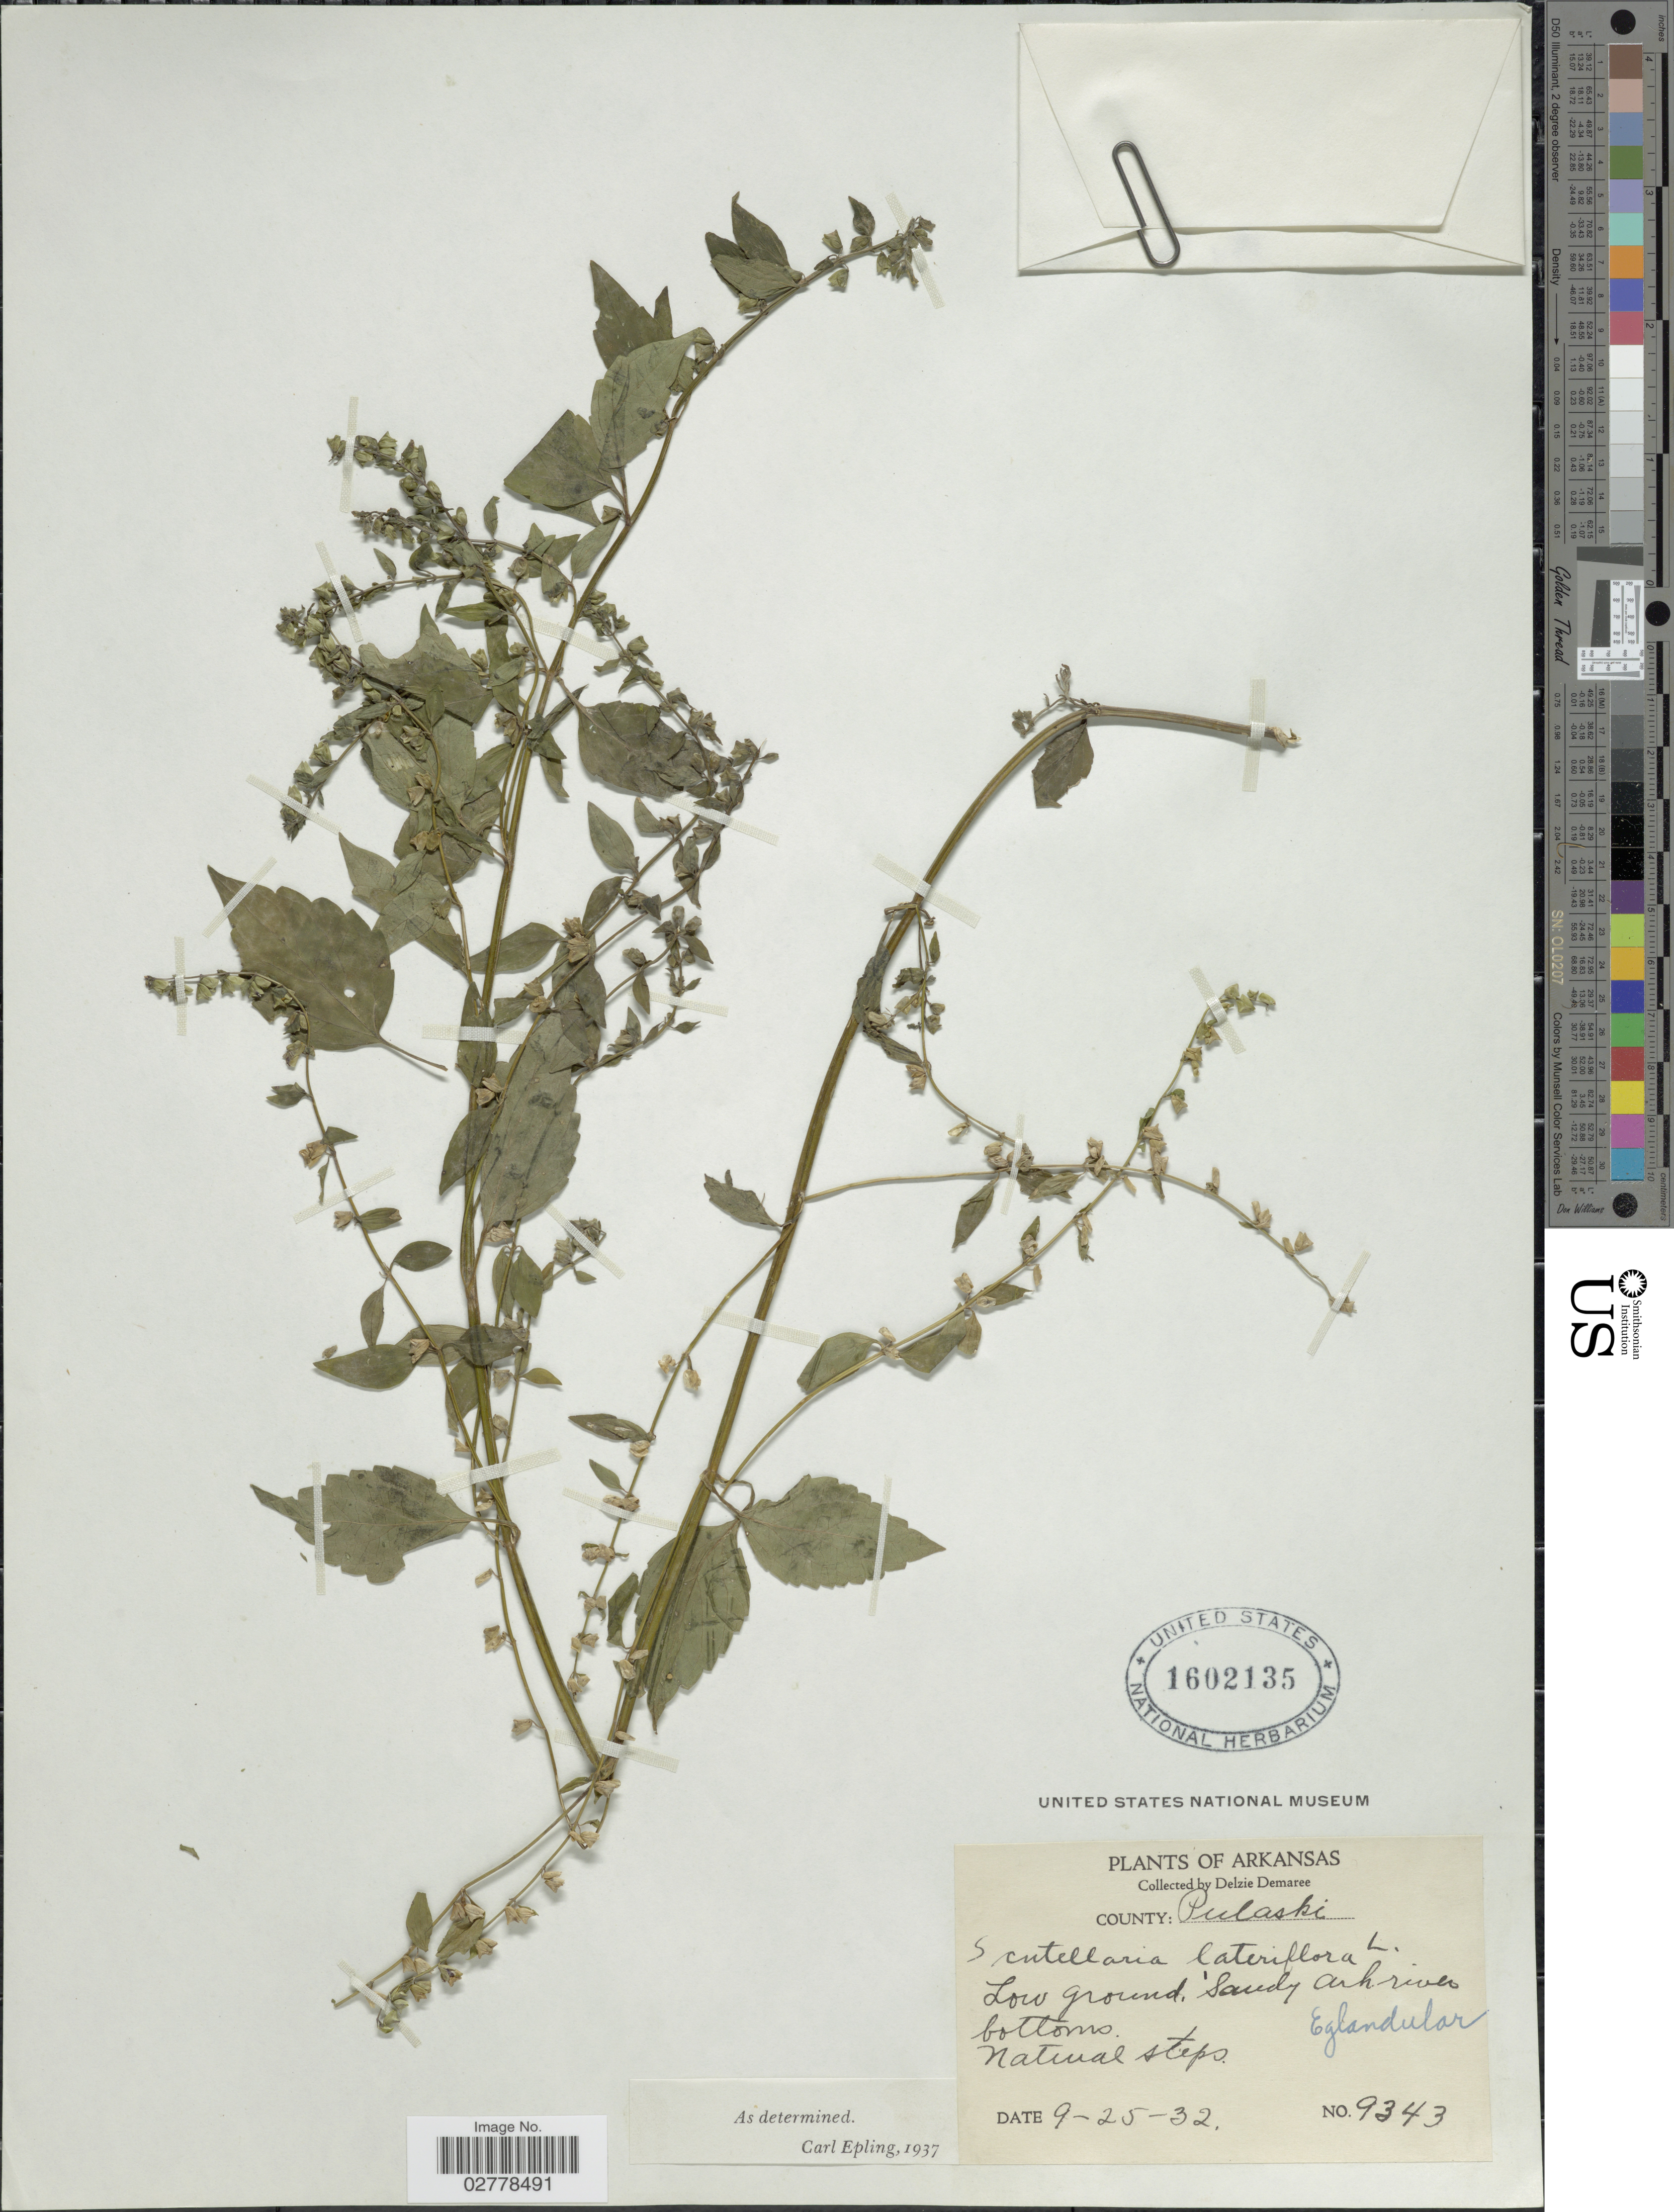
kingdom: Plantae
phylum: Tracheophyta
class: Magnoliopsida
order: Lamiales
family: Lamiaceae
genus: Scutellaria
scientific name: Scutellaria lateriflora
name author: L.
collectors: D. Demaree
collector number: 9343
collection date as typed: Transcribed d/m/y: 25/9/32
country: United States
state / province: Arkansas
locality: County: Pulaski. Low ground, sandy Ark. river bottoms.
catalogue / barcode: US 1602135